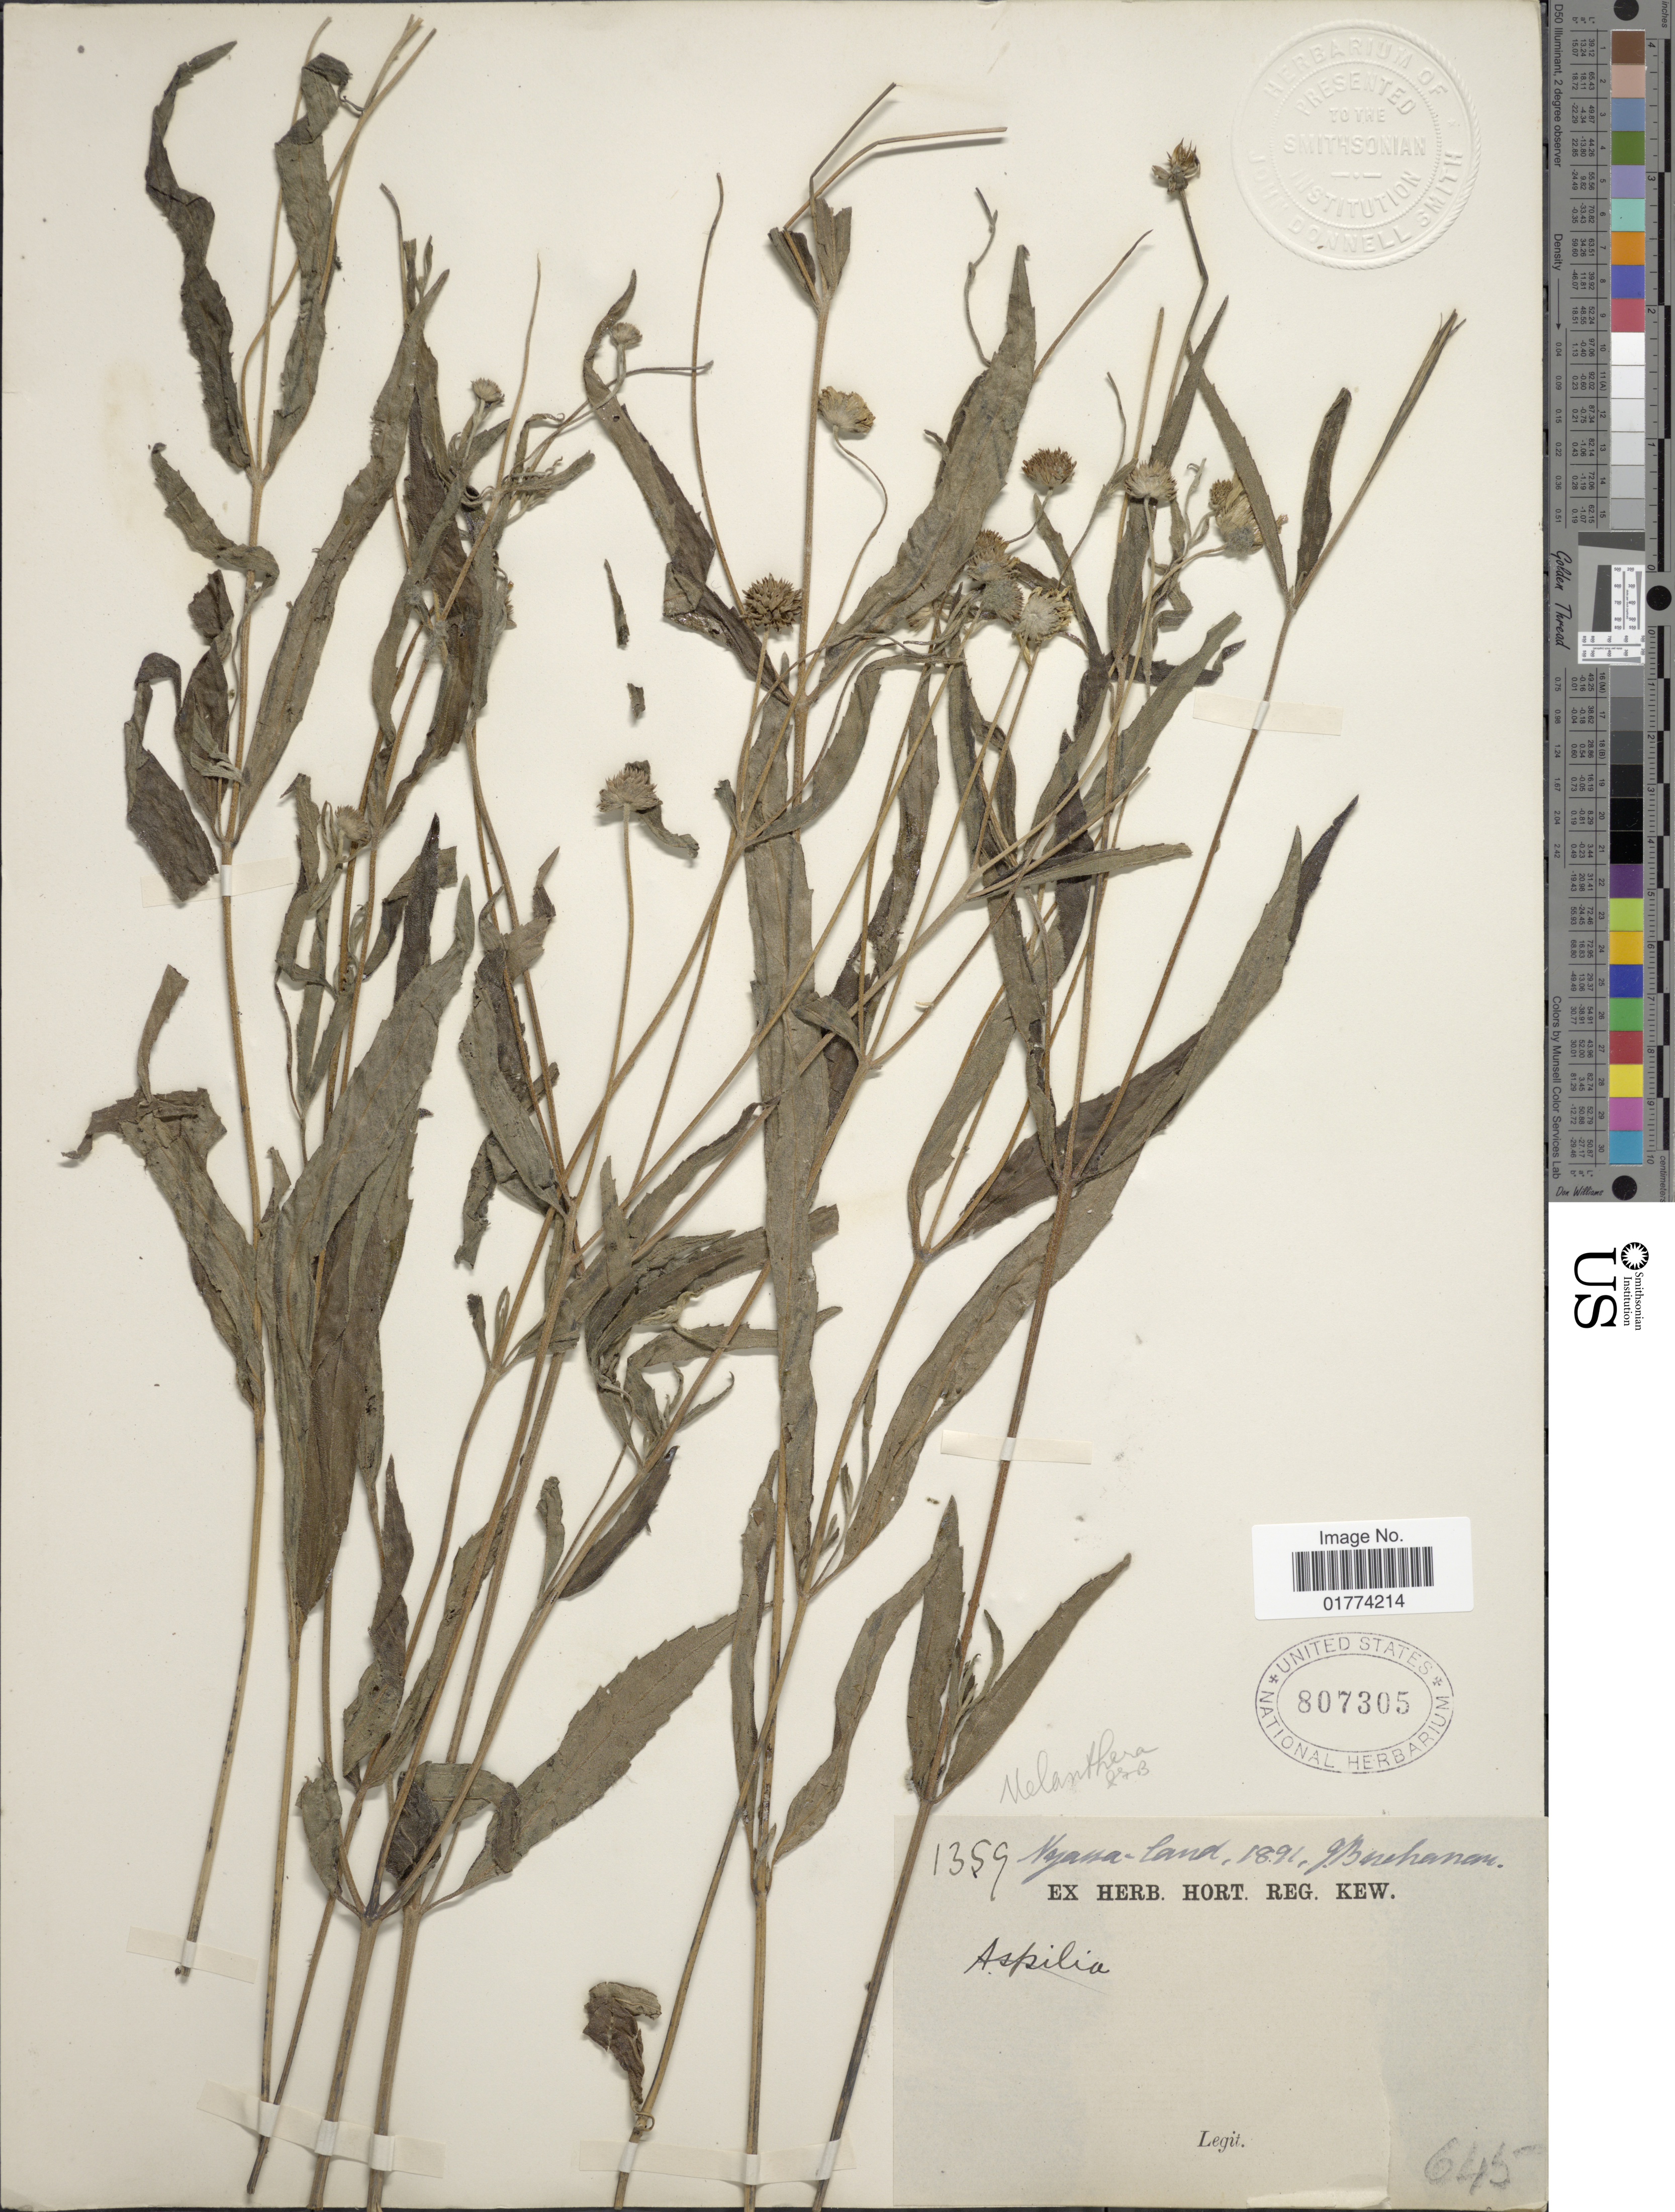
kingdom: Plantae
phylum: Tracheophyta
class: Magnoliopsida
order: Asterales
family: Asteraceae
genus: Melanthera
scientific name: Melanthera sp.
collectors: J. Buchanan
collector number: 1359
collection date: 1891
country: Malawi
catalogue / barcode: US 807305